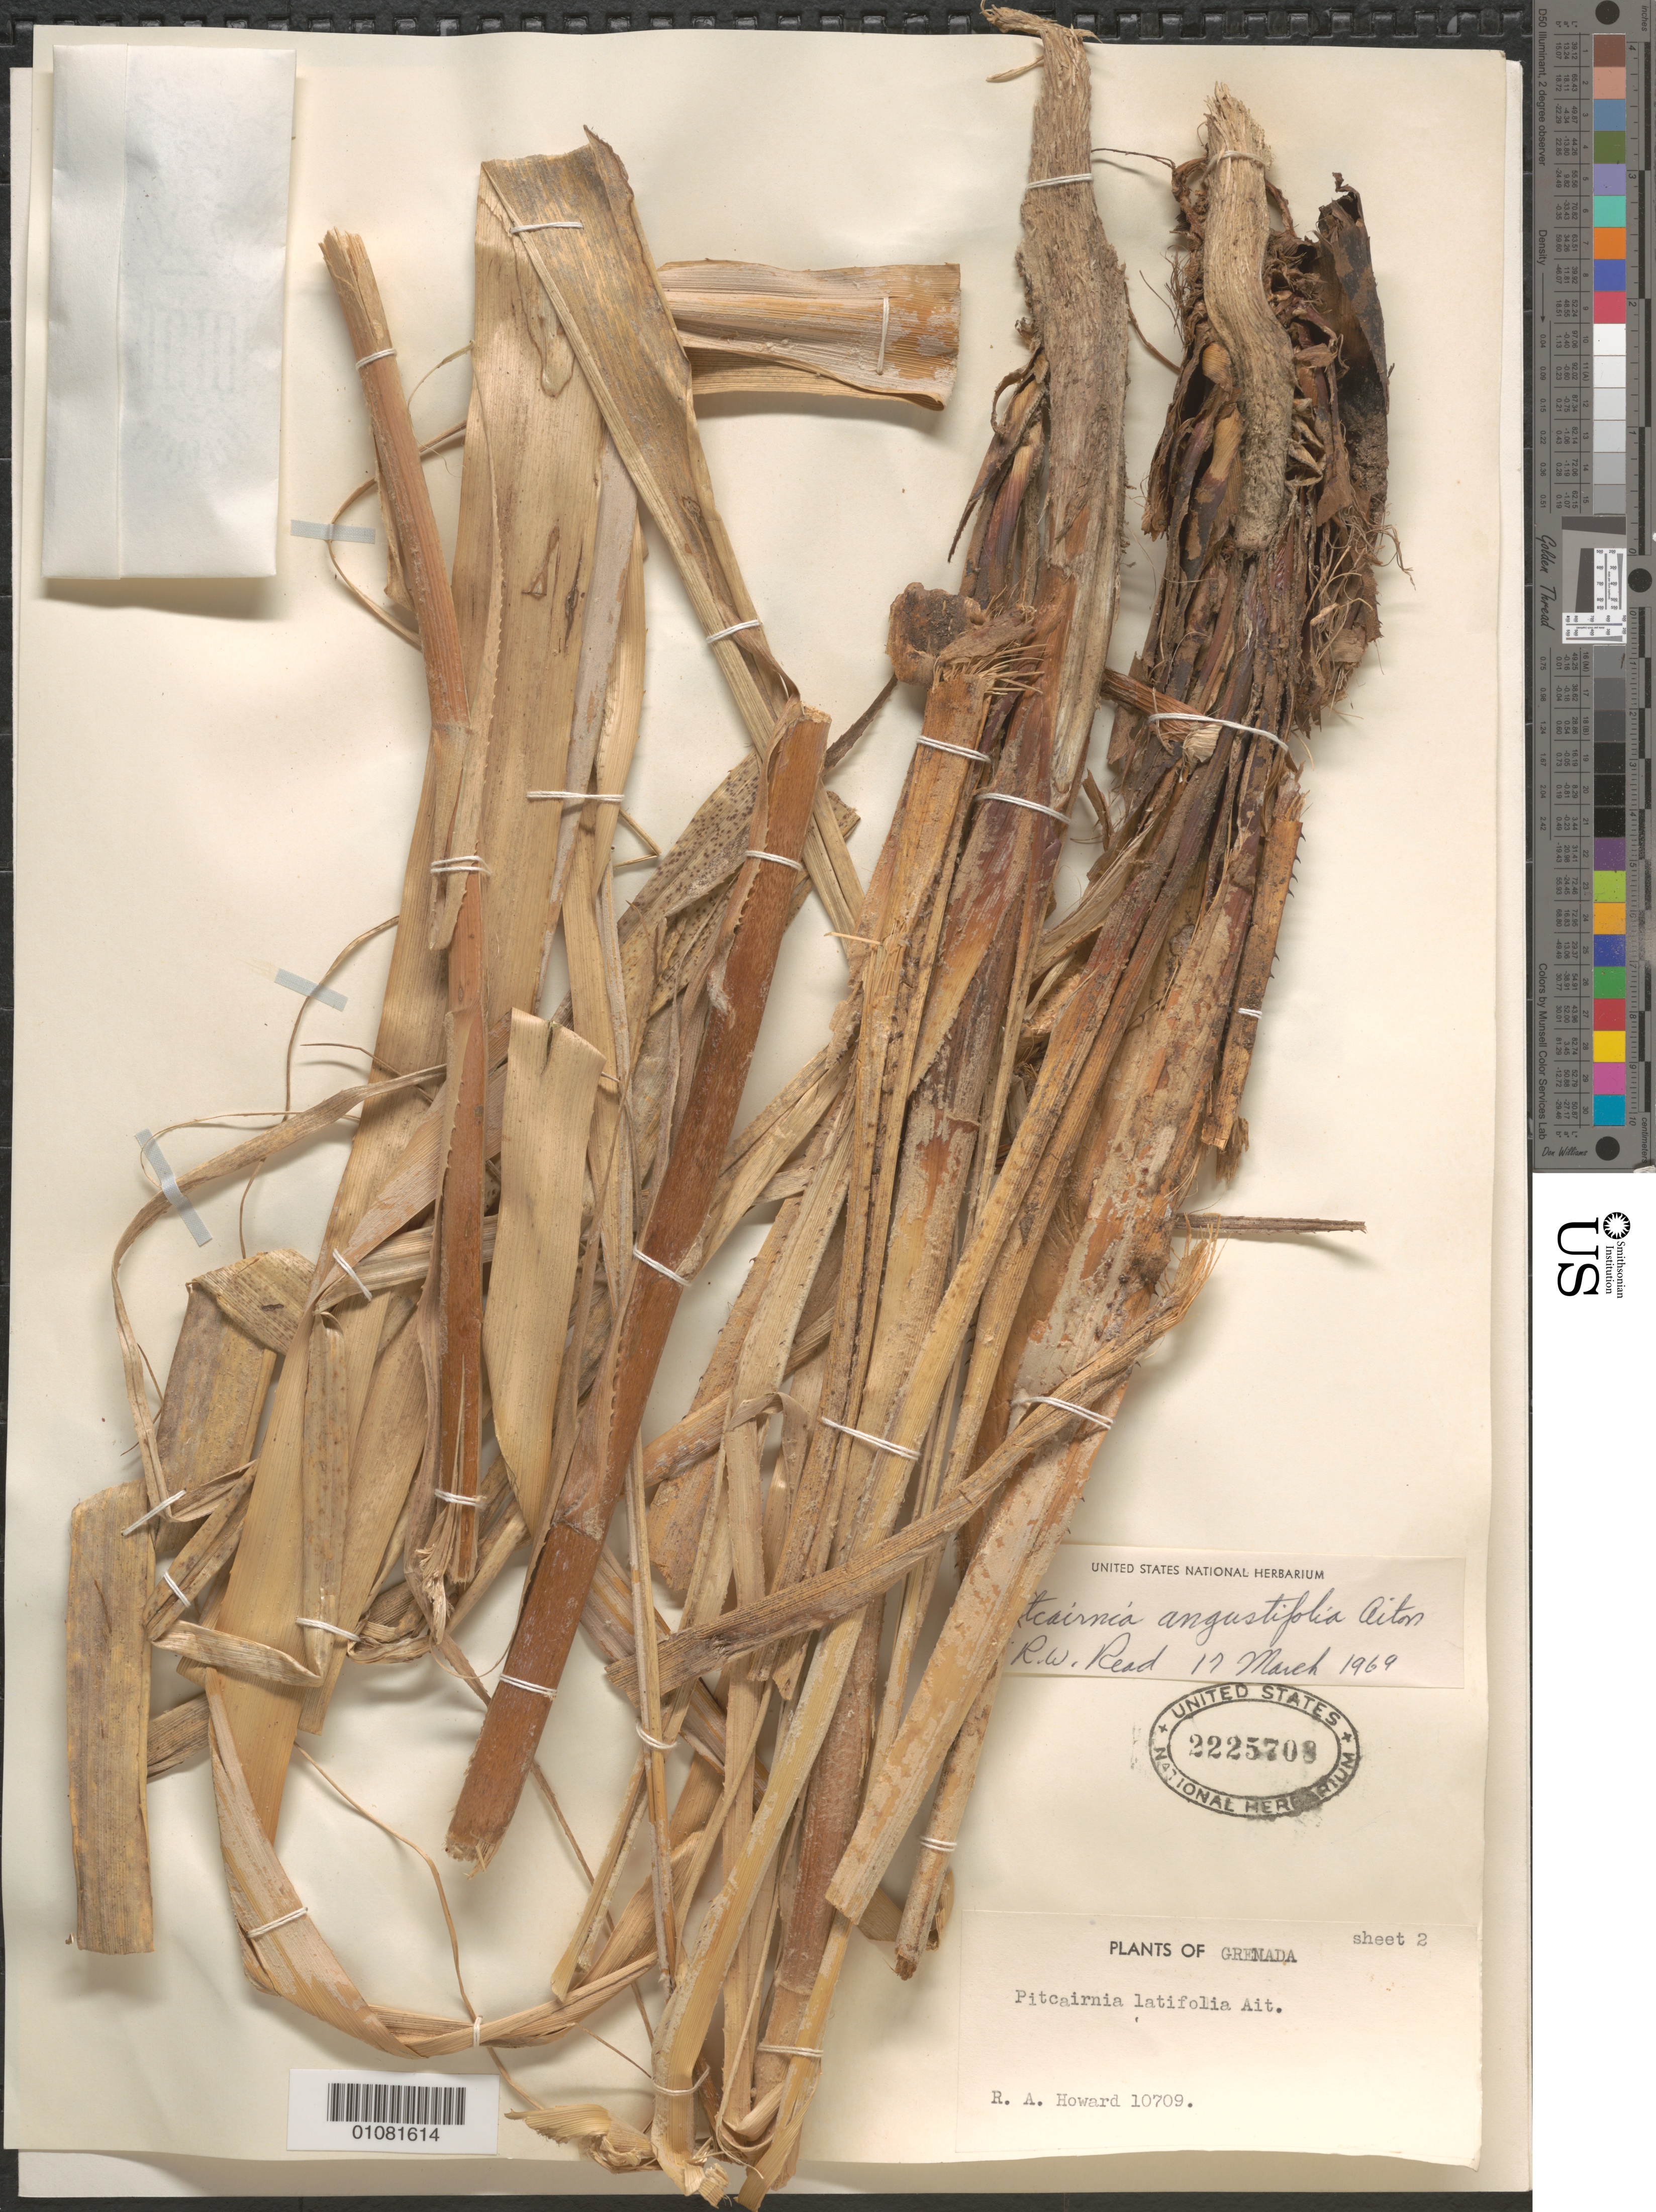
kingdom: Plantae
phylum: Tracheophyta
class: Liliopsida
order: Poales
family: Bromeliaceae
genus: Pitcairnia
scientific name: Pitcairnia angustifolia var. angustifolia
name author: Sol. ex Aiton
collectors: R. A. Howard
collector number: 10709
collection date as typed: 24 Feb 1950 to 06 Mar 1950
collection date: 1950-02-24/1950-03-06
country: Grenada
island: Grenada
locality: On road cuts on the leeward side of the island near Victoria.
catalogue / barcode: US 2225708